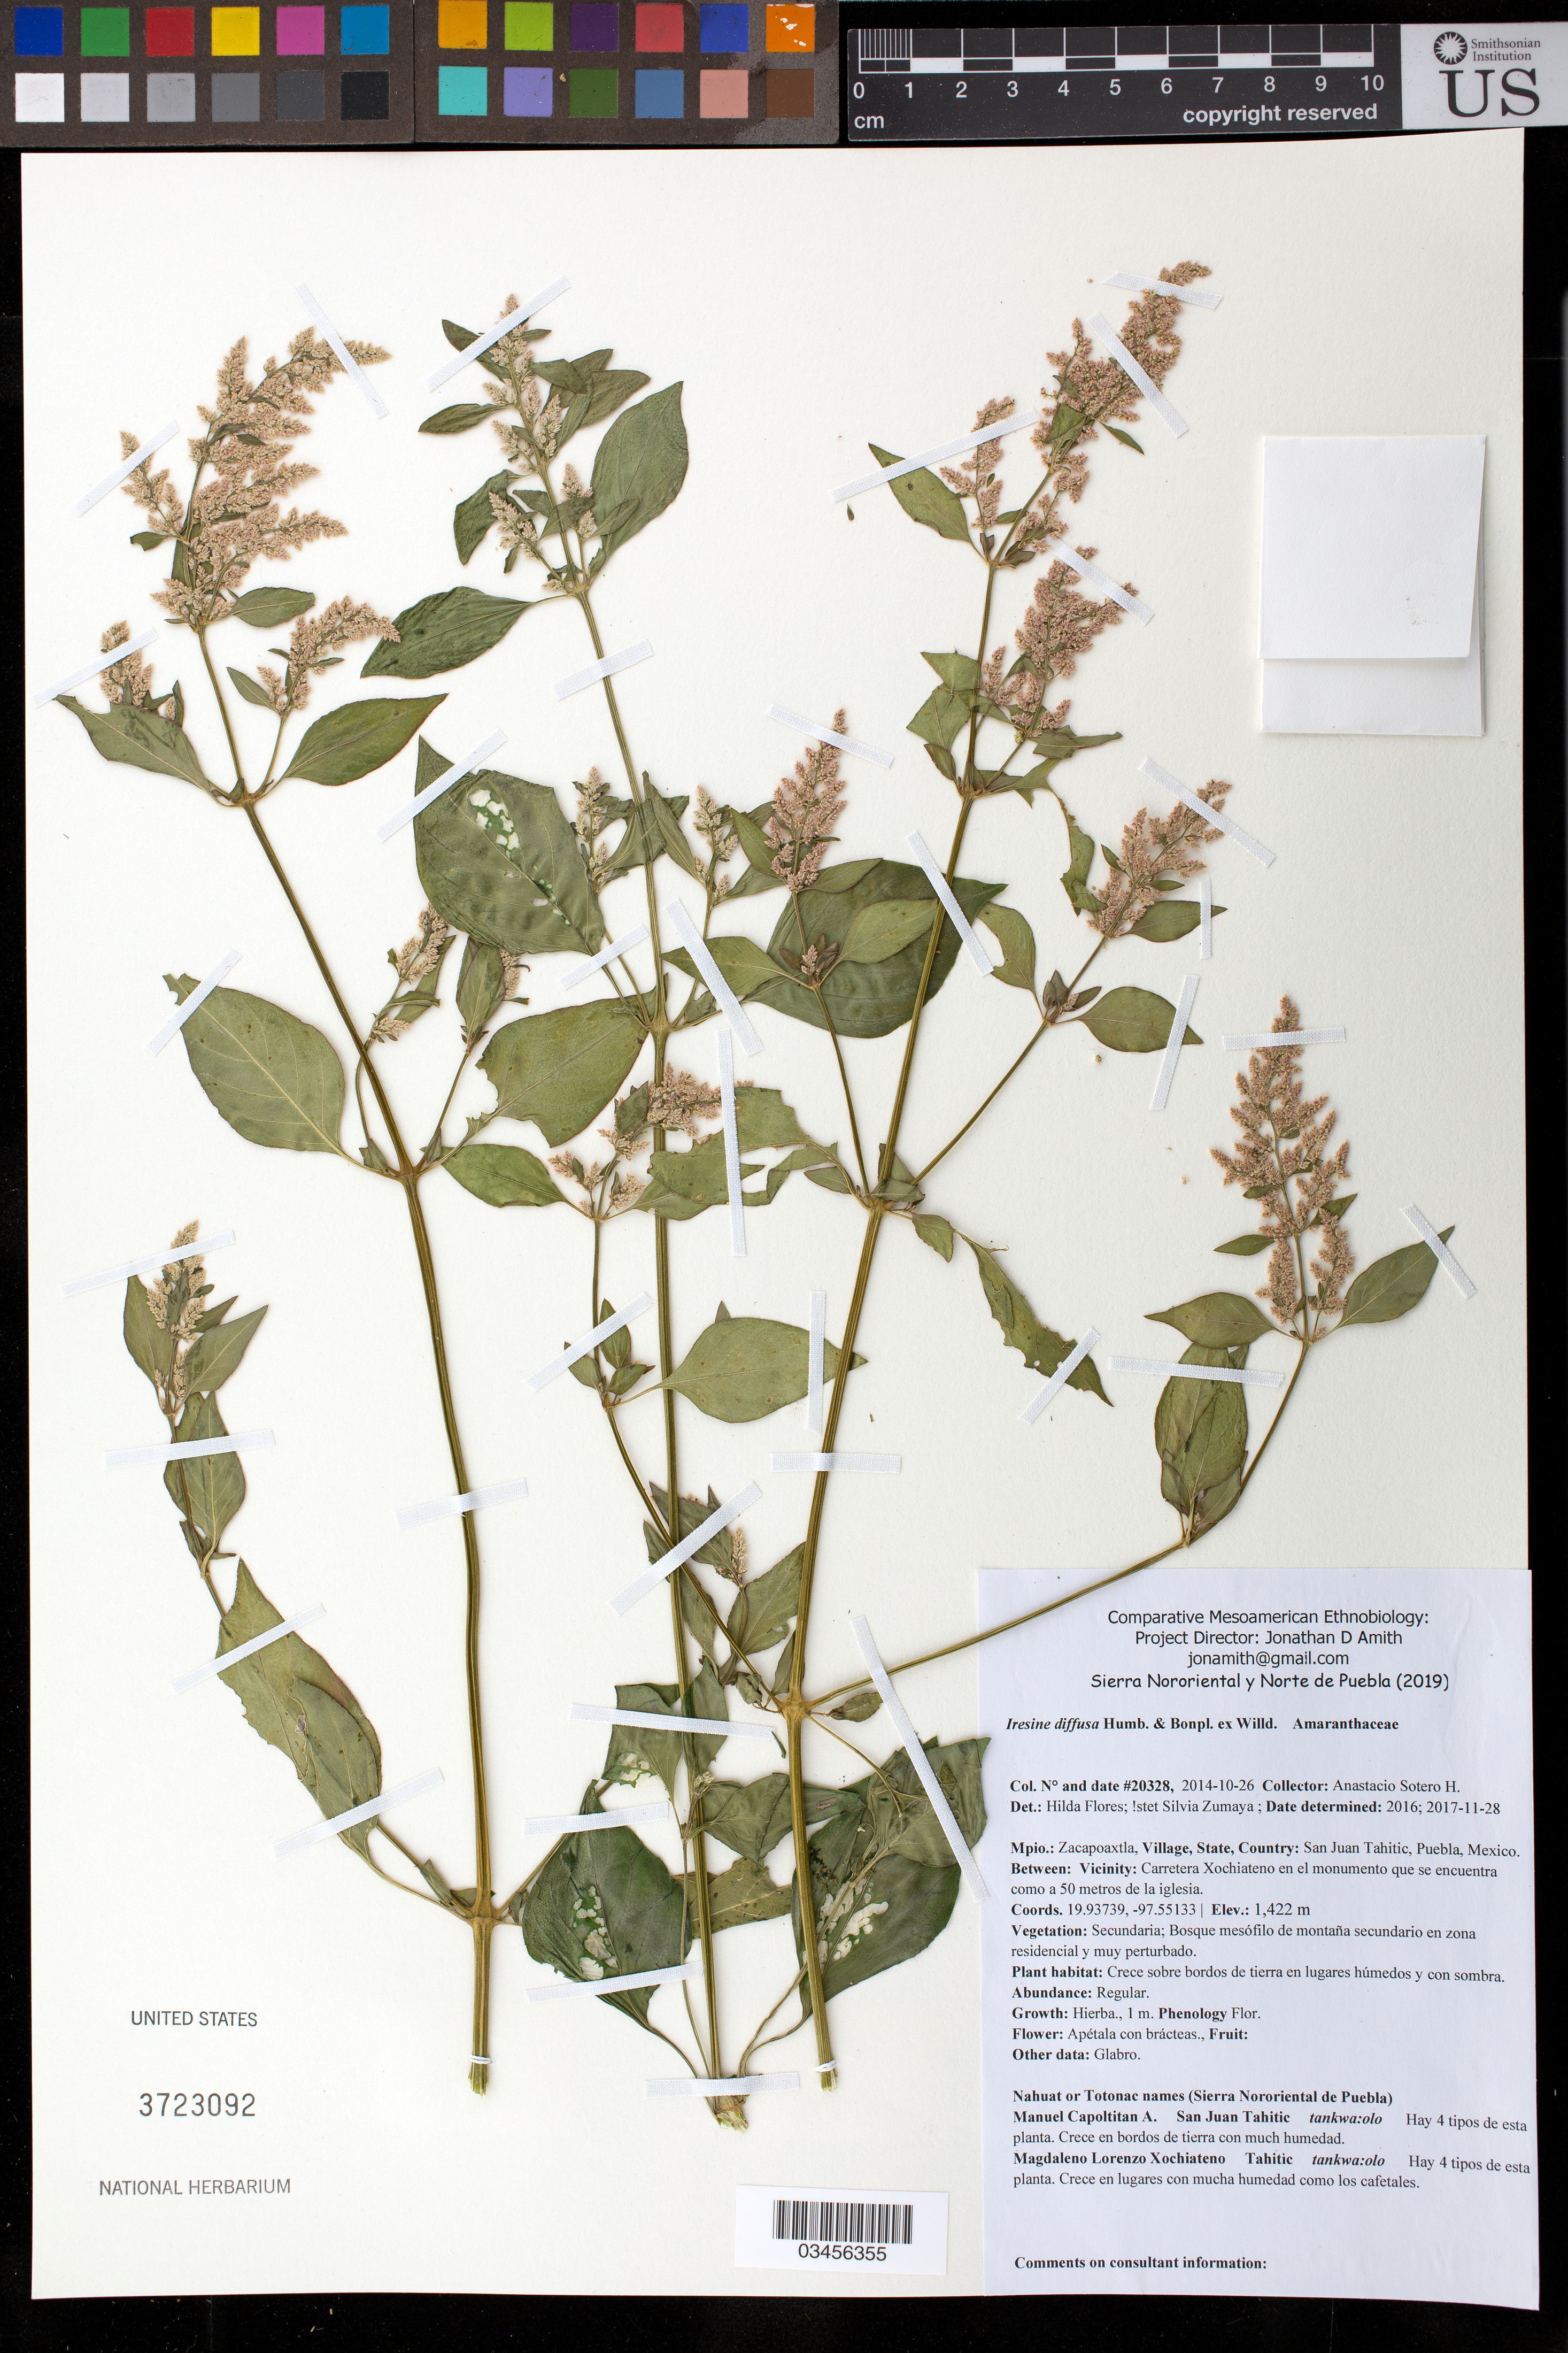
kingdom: Plantae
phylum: Tracheophyta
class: Magnoliopsida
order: Caryophyllales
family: Amaranthaceae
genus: Iresine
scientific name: Iresine diffusa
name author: Humb. & Bonpl. ex Willd.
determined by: Flores, H.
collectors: Canek Ledesma C. & A. Sotero H.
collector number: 20328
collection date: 2014-10-26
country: México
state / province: Puebla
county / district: Zacapoaxtla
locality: PUEBLO: San Juan Tahitic; LOCALIDAD EXACTA: Carretera Xochiateno en el monumento que se encuentra como a 50 metros de la iglesia.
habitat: Bosque mesófilo de montaña secundario en zona residencial y muy perturbado; crece sobre bordos de tierra en lugares húmedos y con sombra.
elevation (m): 1422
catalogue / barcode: US 3723092